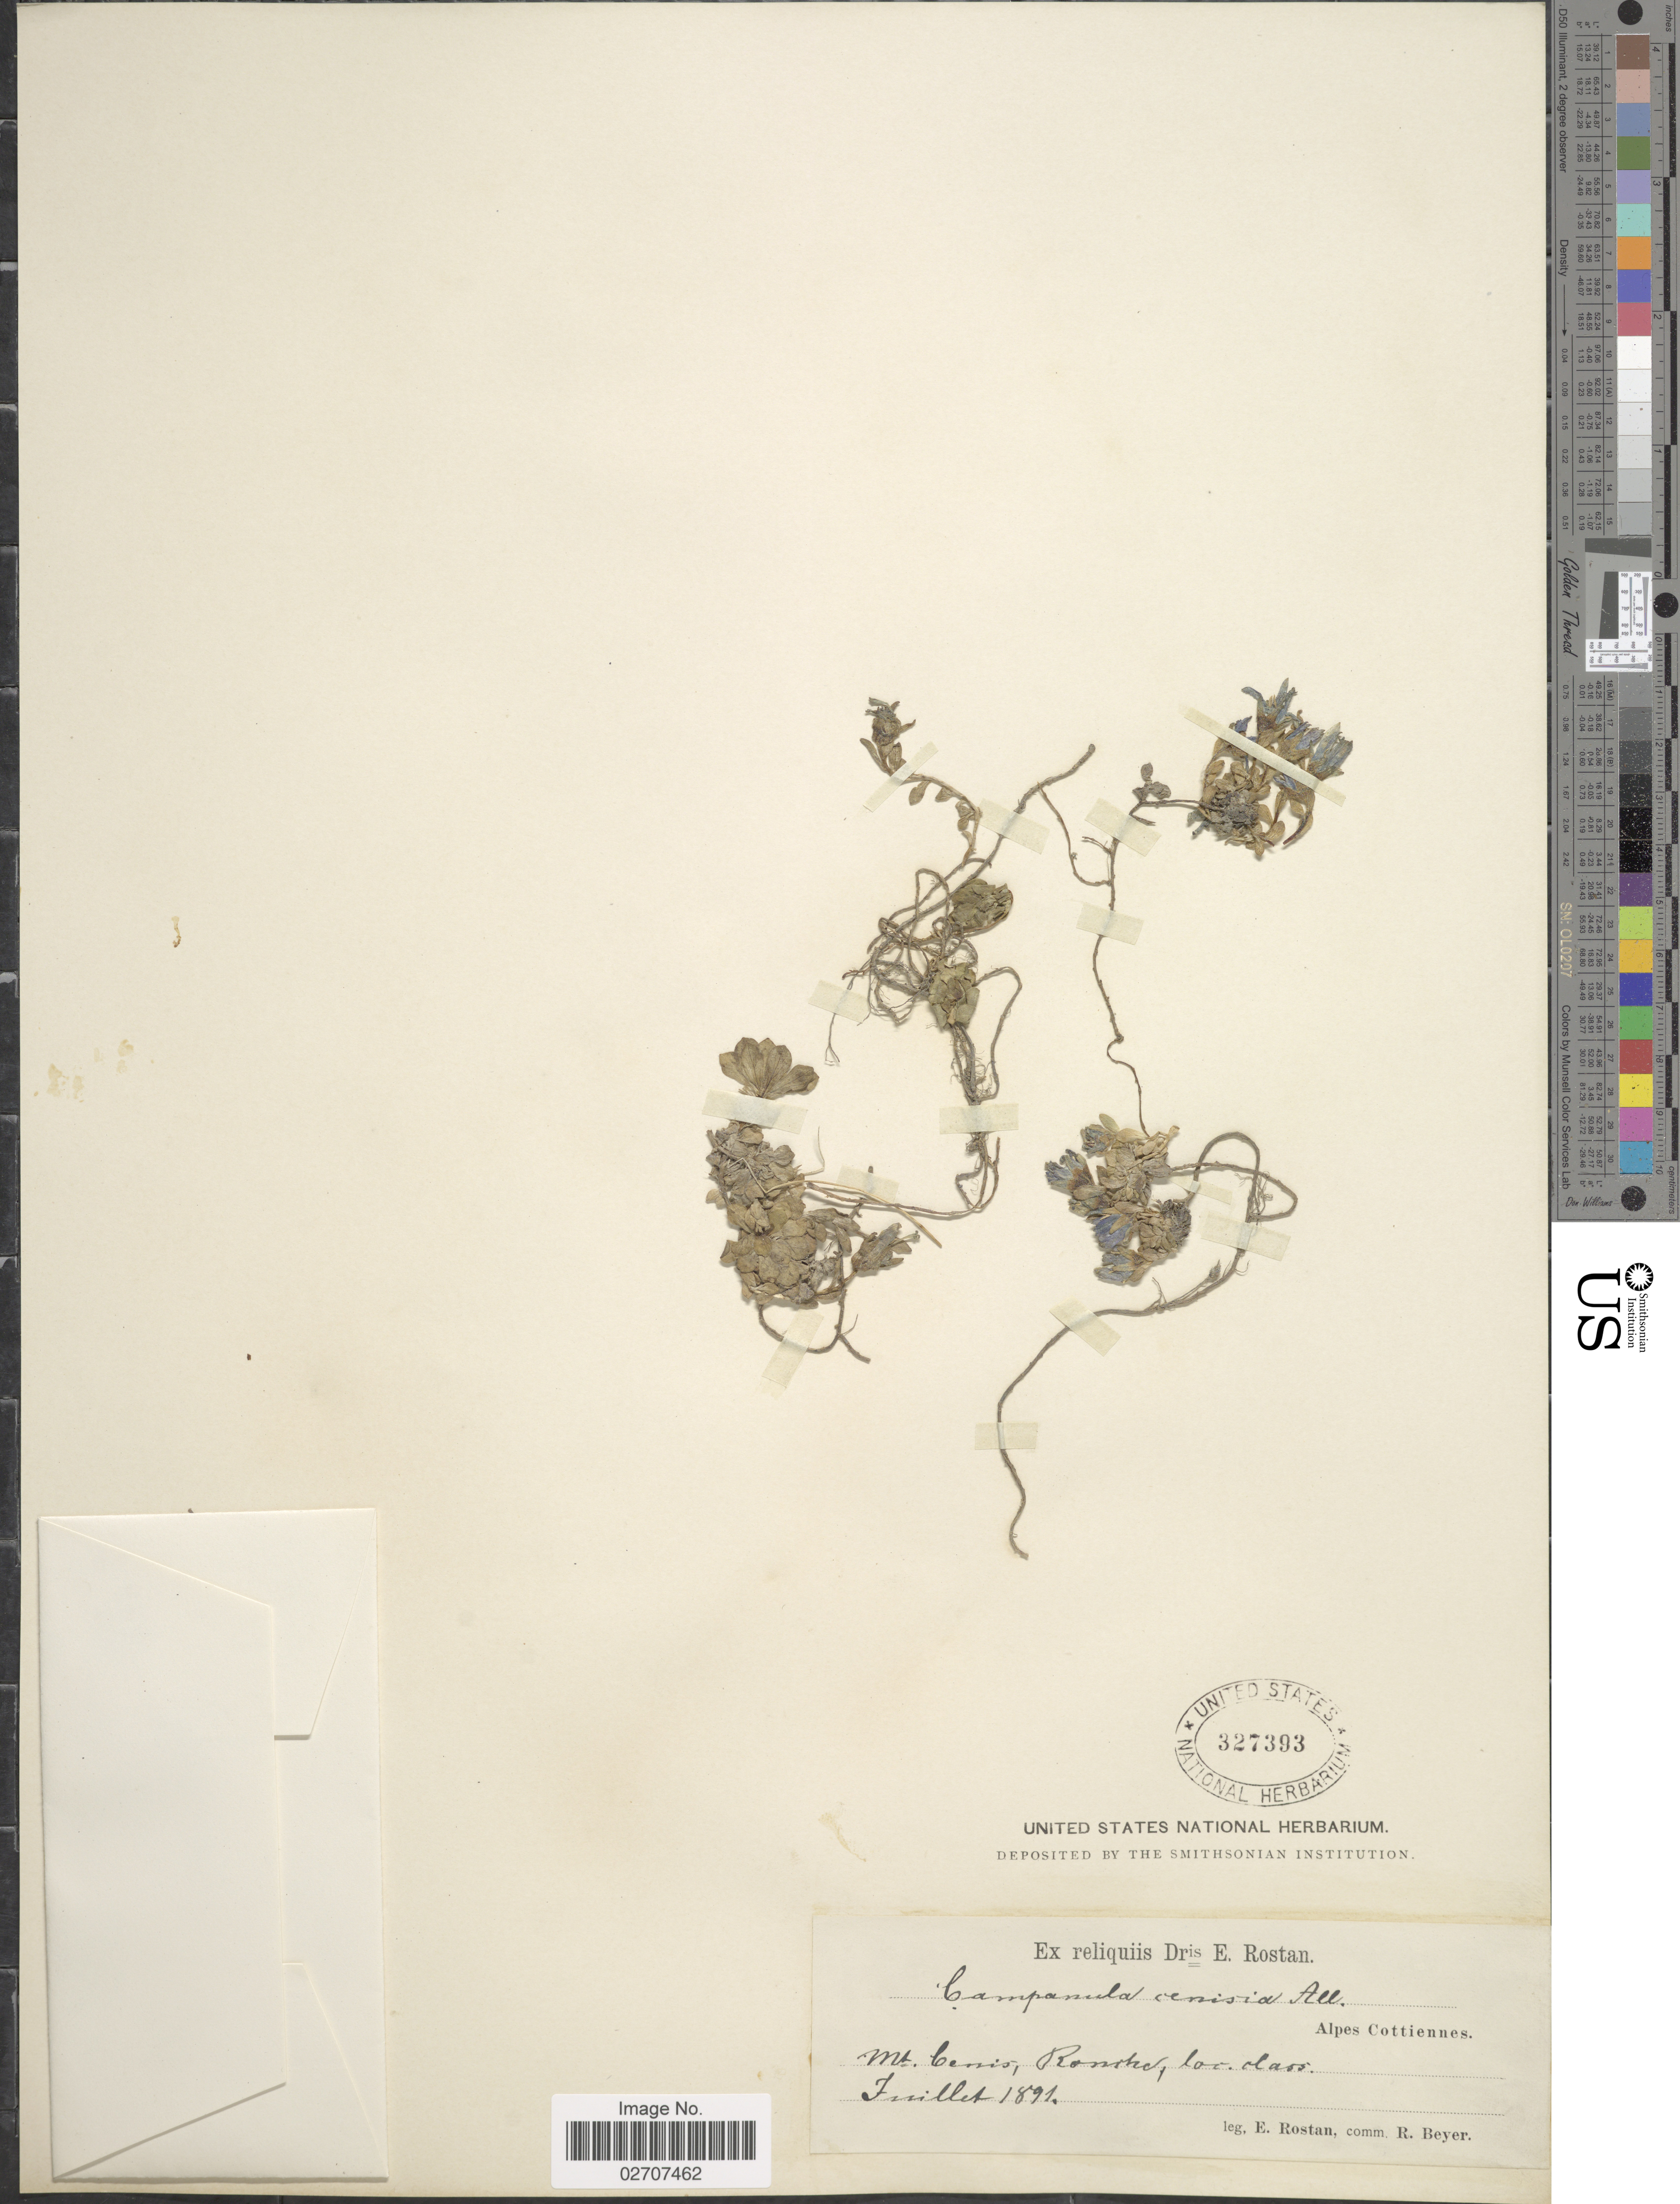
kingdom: Plantae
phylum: Tracheophyta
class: Magnoliopsida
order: Asterales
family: Campanulaceae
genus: Campanula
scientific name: Campanula cenisia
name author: L.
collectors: E. Rostan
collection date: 1891-07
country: France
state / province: Auvergne-Rhône-Alpes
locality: Alpes Cottiennes. Mt. Cenis, Ronstro, loc. class. [interpreted]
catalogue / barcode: US 327393